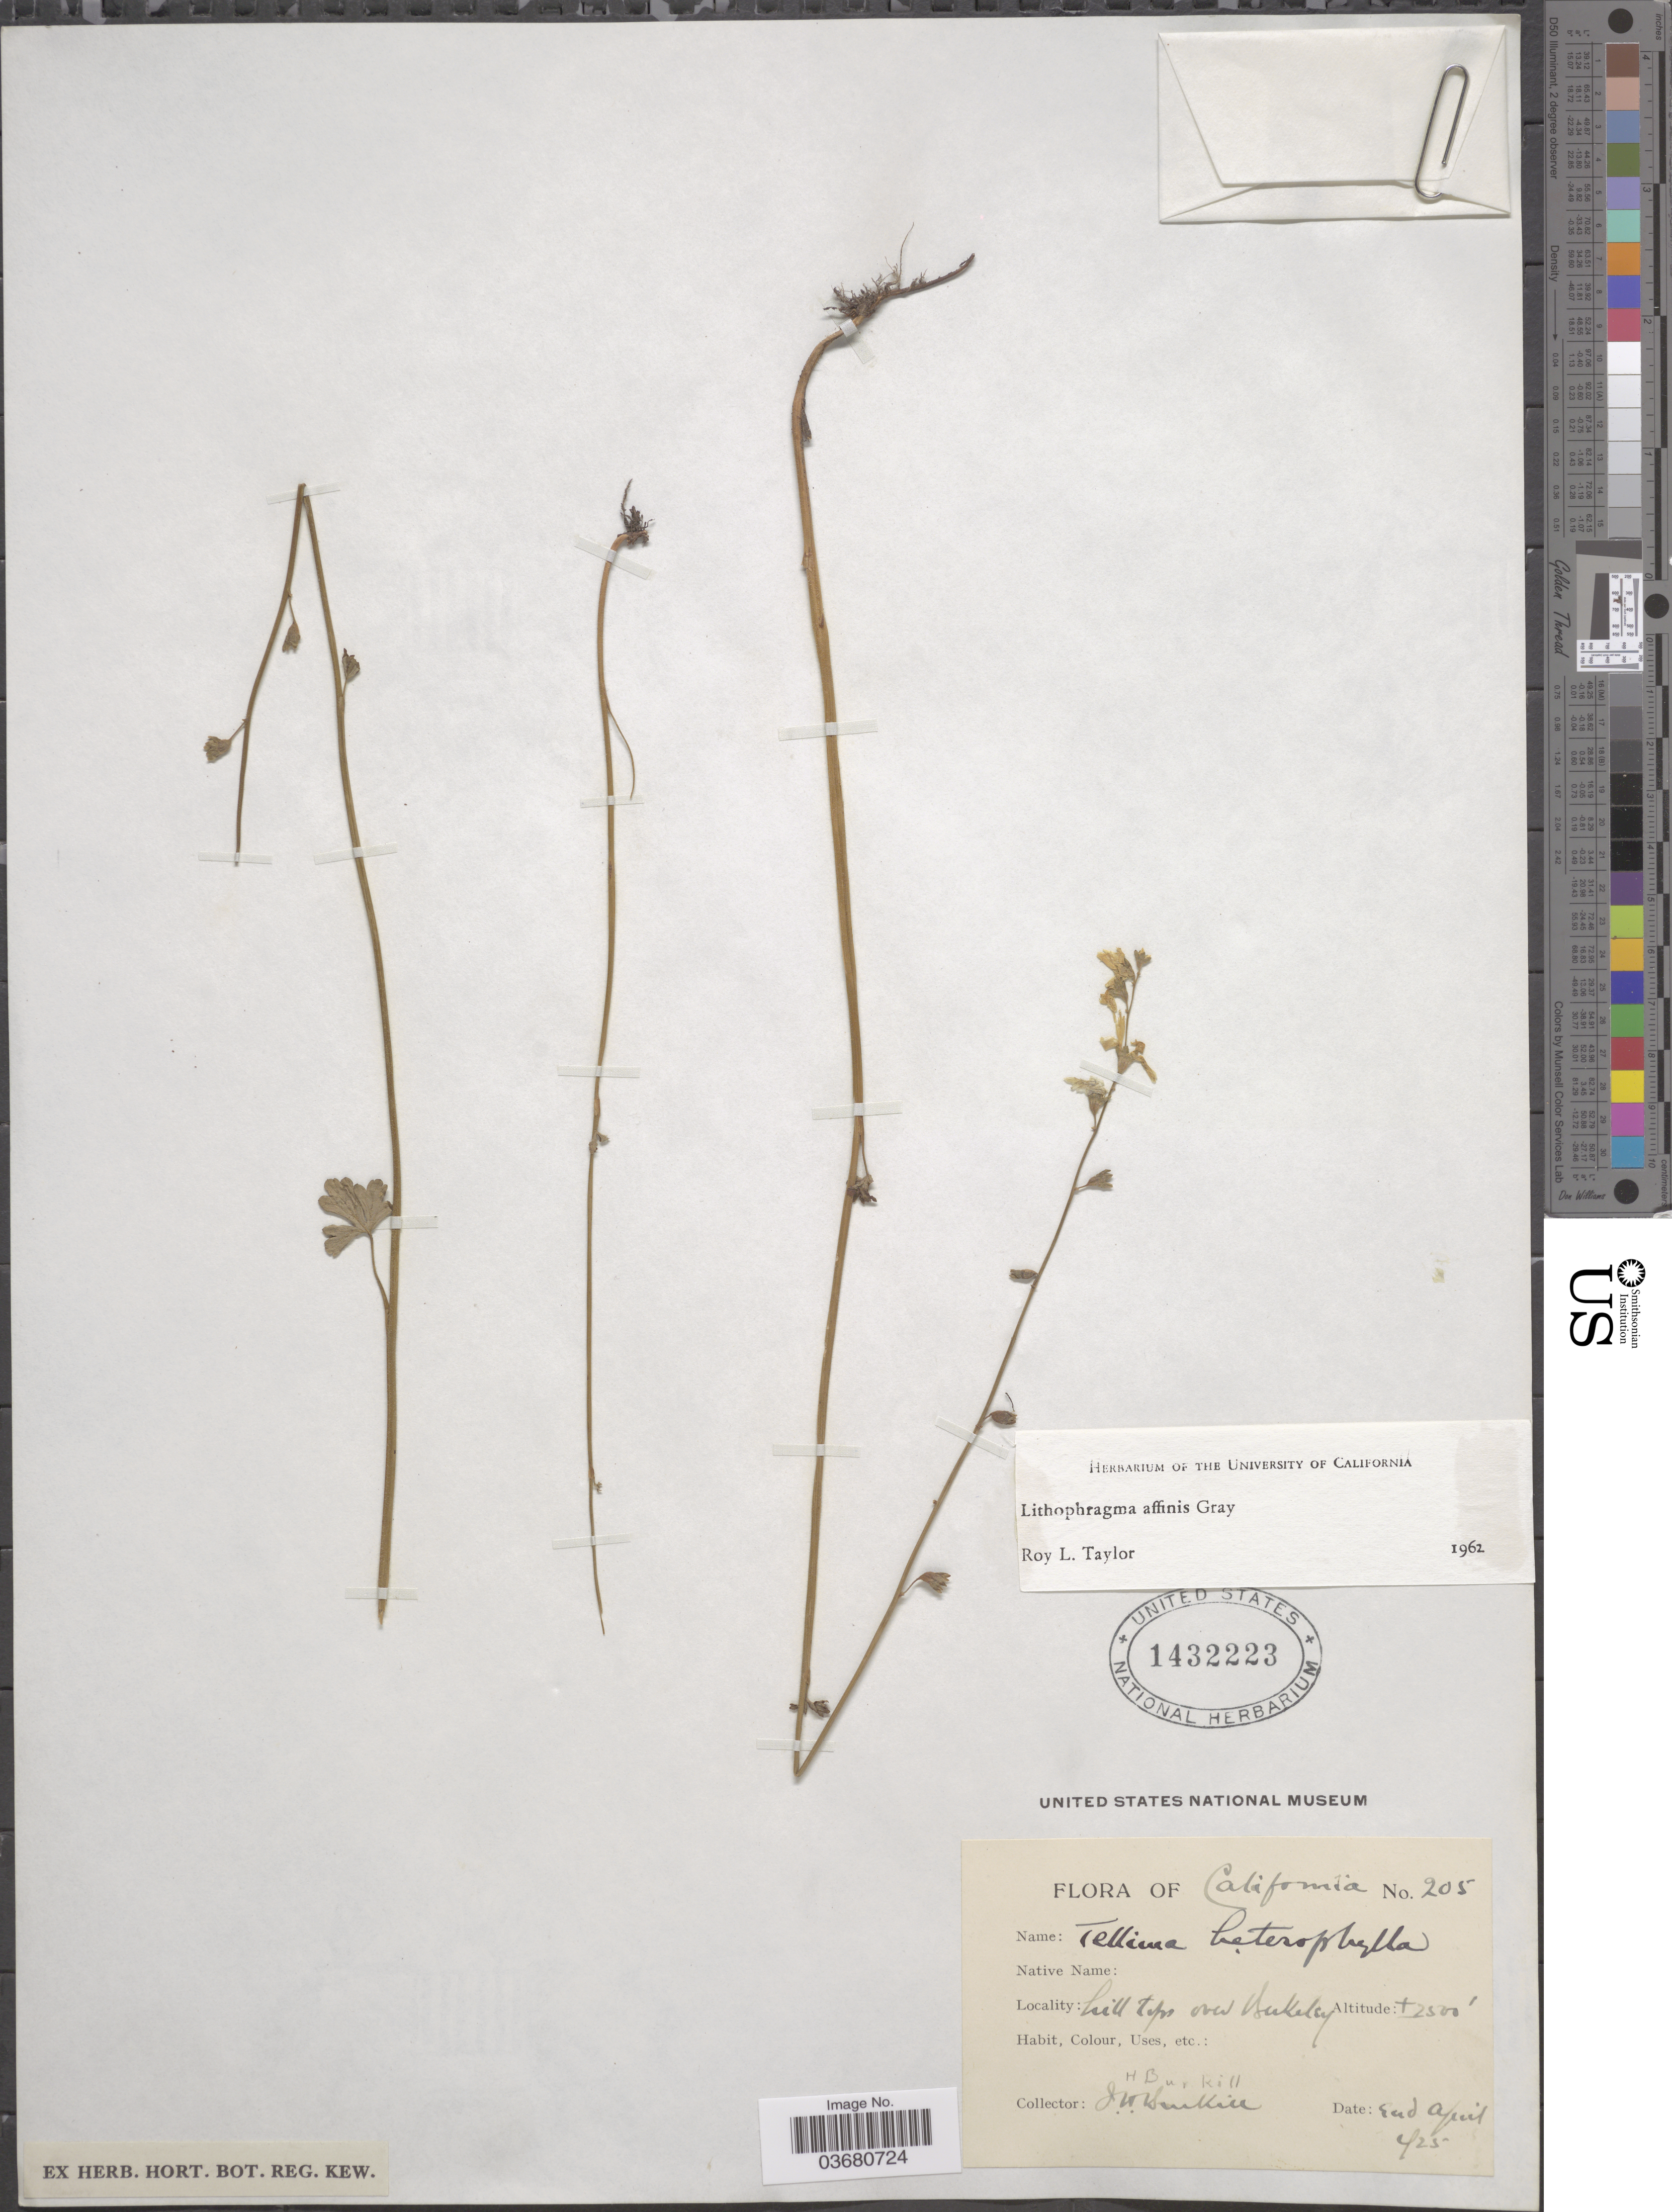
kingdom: Plantae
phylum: Tracheophyta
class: Magnoliopsida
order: Saxifragales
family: Saxifragaceae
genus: Lithophragma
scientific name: Lithophragma affine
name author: A. Gray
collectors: H. M. Burkill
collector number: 205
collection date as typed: End April 1925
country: United States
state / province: California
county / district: Alameda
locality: Hill tops over Berkeley.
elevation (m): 762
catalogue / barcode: US 1432223